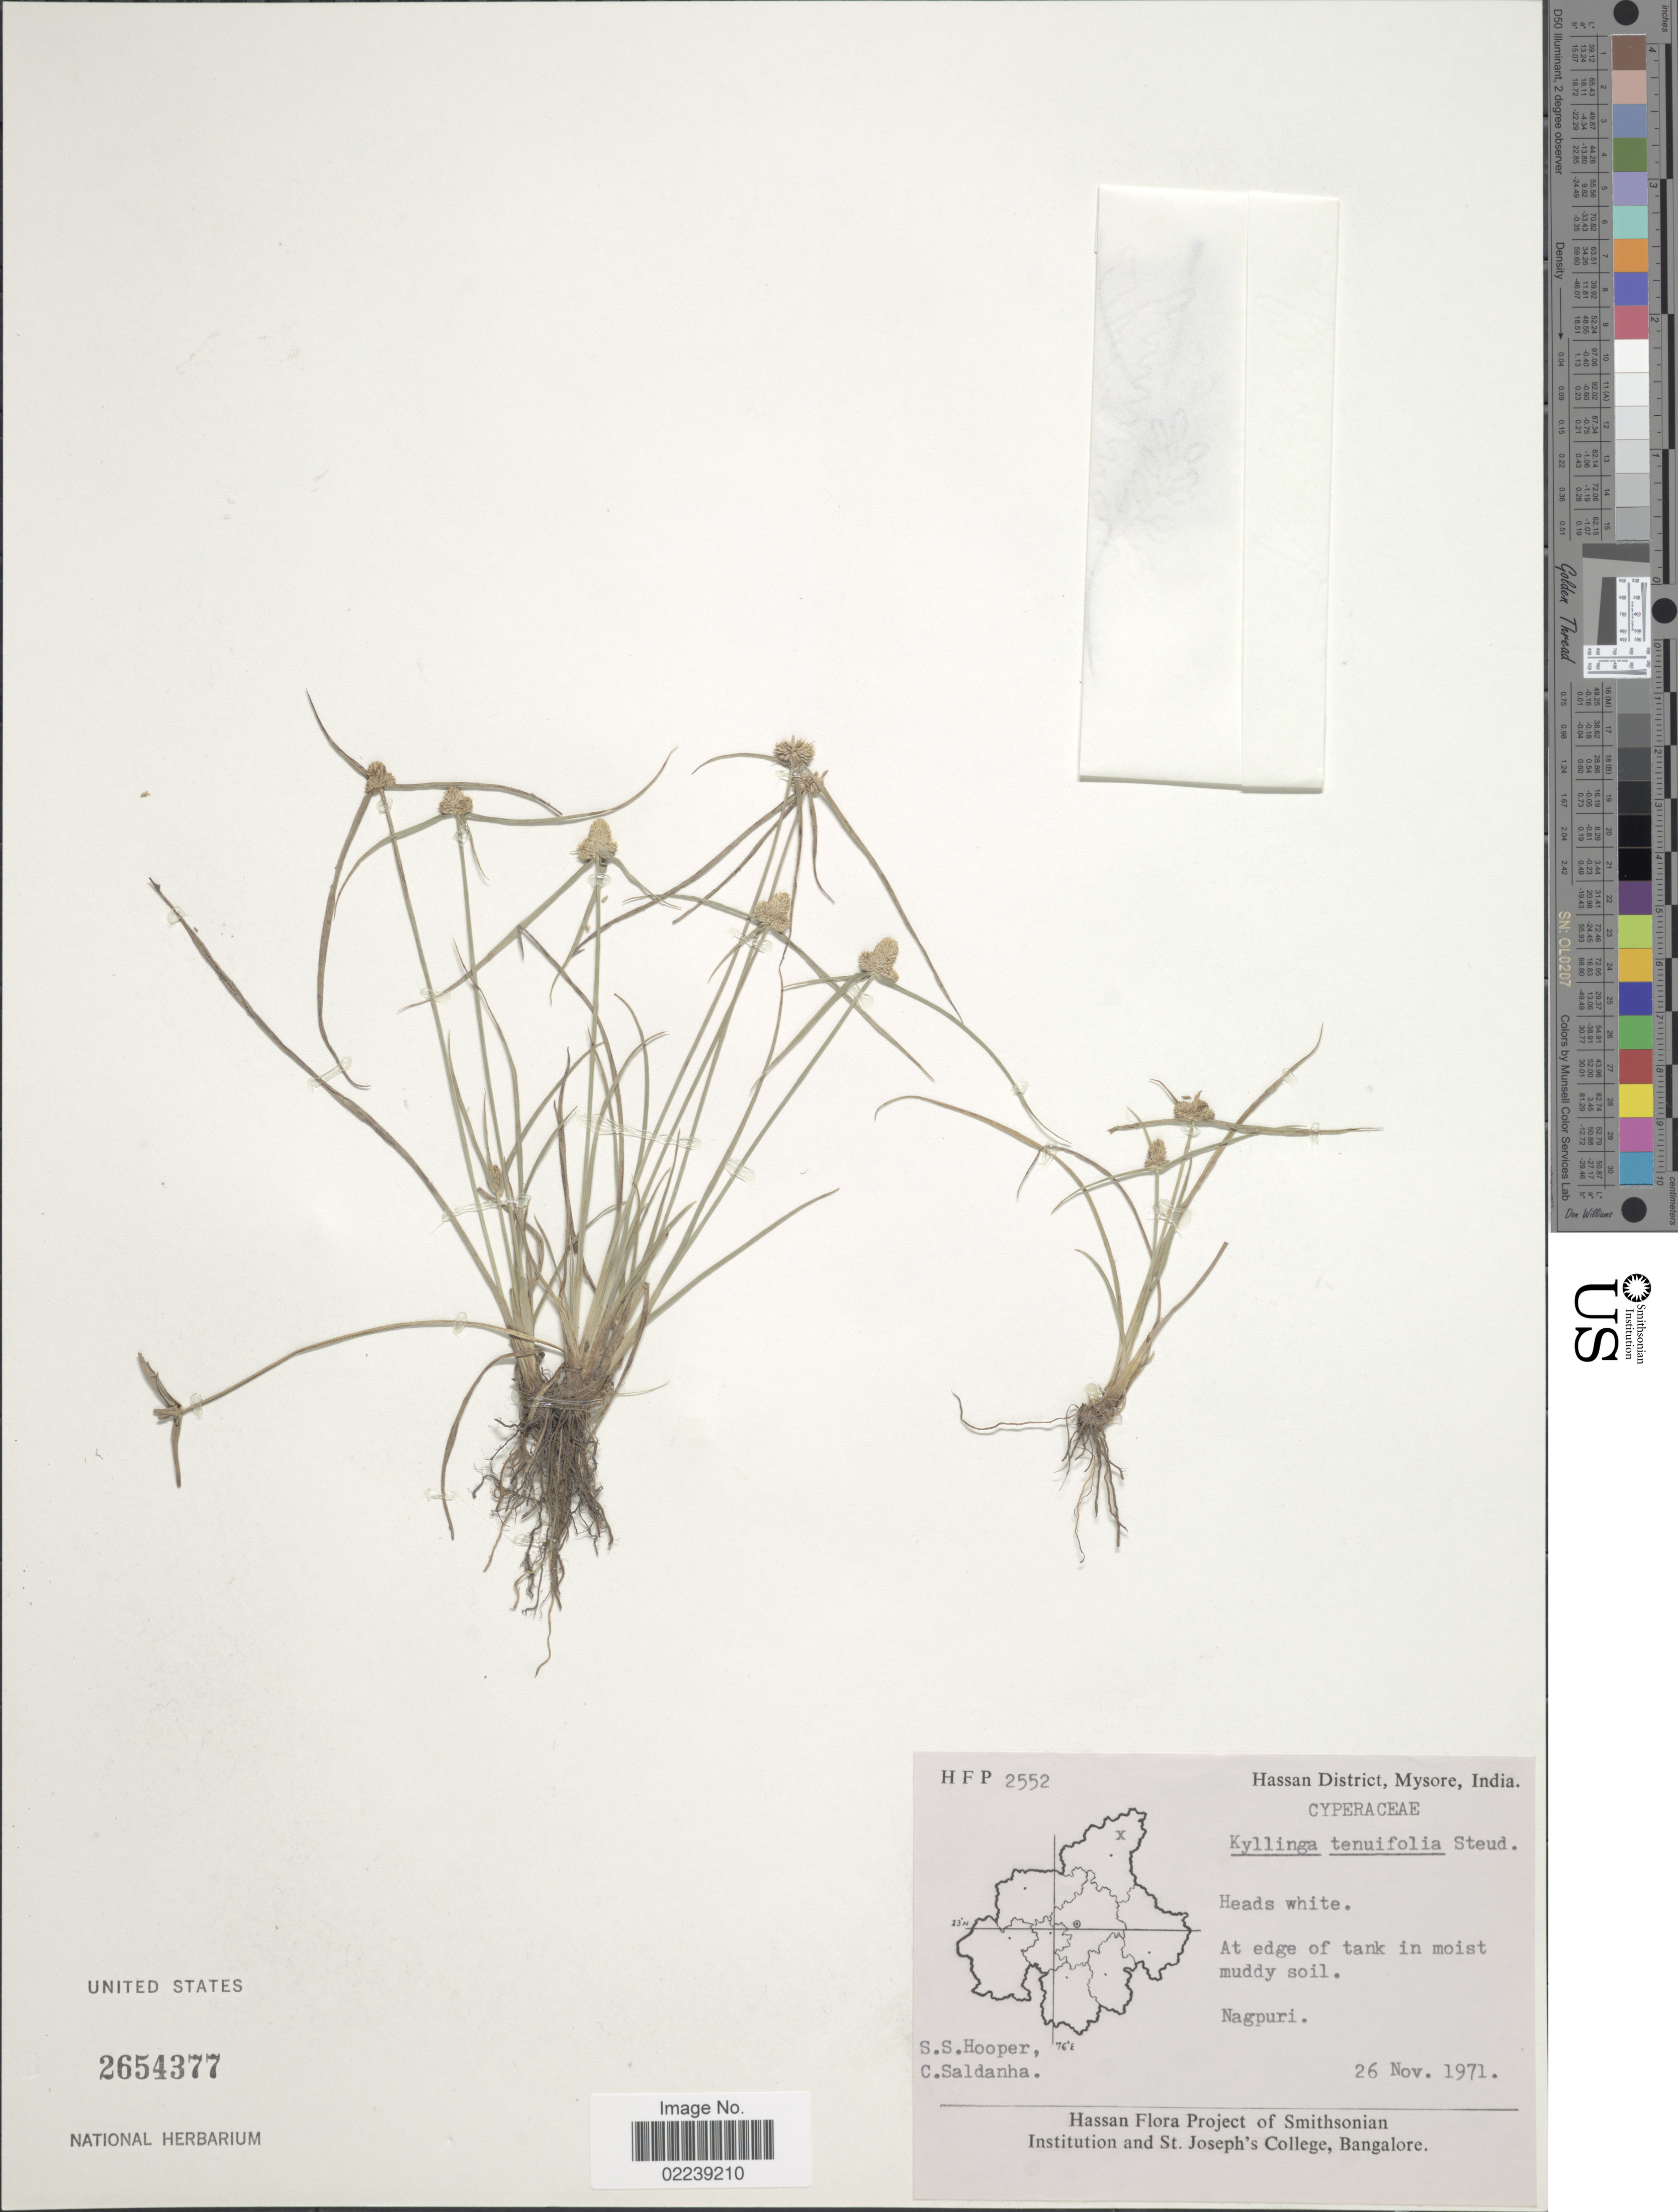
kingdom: Plantae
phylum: Tracheophyta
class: Liliopsida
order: Poales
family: Cyperaceae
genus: Cyperus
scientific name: Cyperus tenuifolius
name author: (Steud.) Dandy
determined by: Strong, M. T., (US), Smithsonian Institution - National Museum of Natural History (UNITED STATES)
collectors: S. S. Hooper & C. Saldanha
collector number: HFP2552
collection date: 1971-11-26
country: India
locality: Hassan District, Mysore. Nagpuri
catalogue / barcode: US 2654377